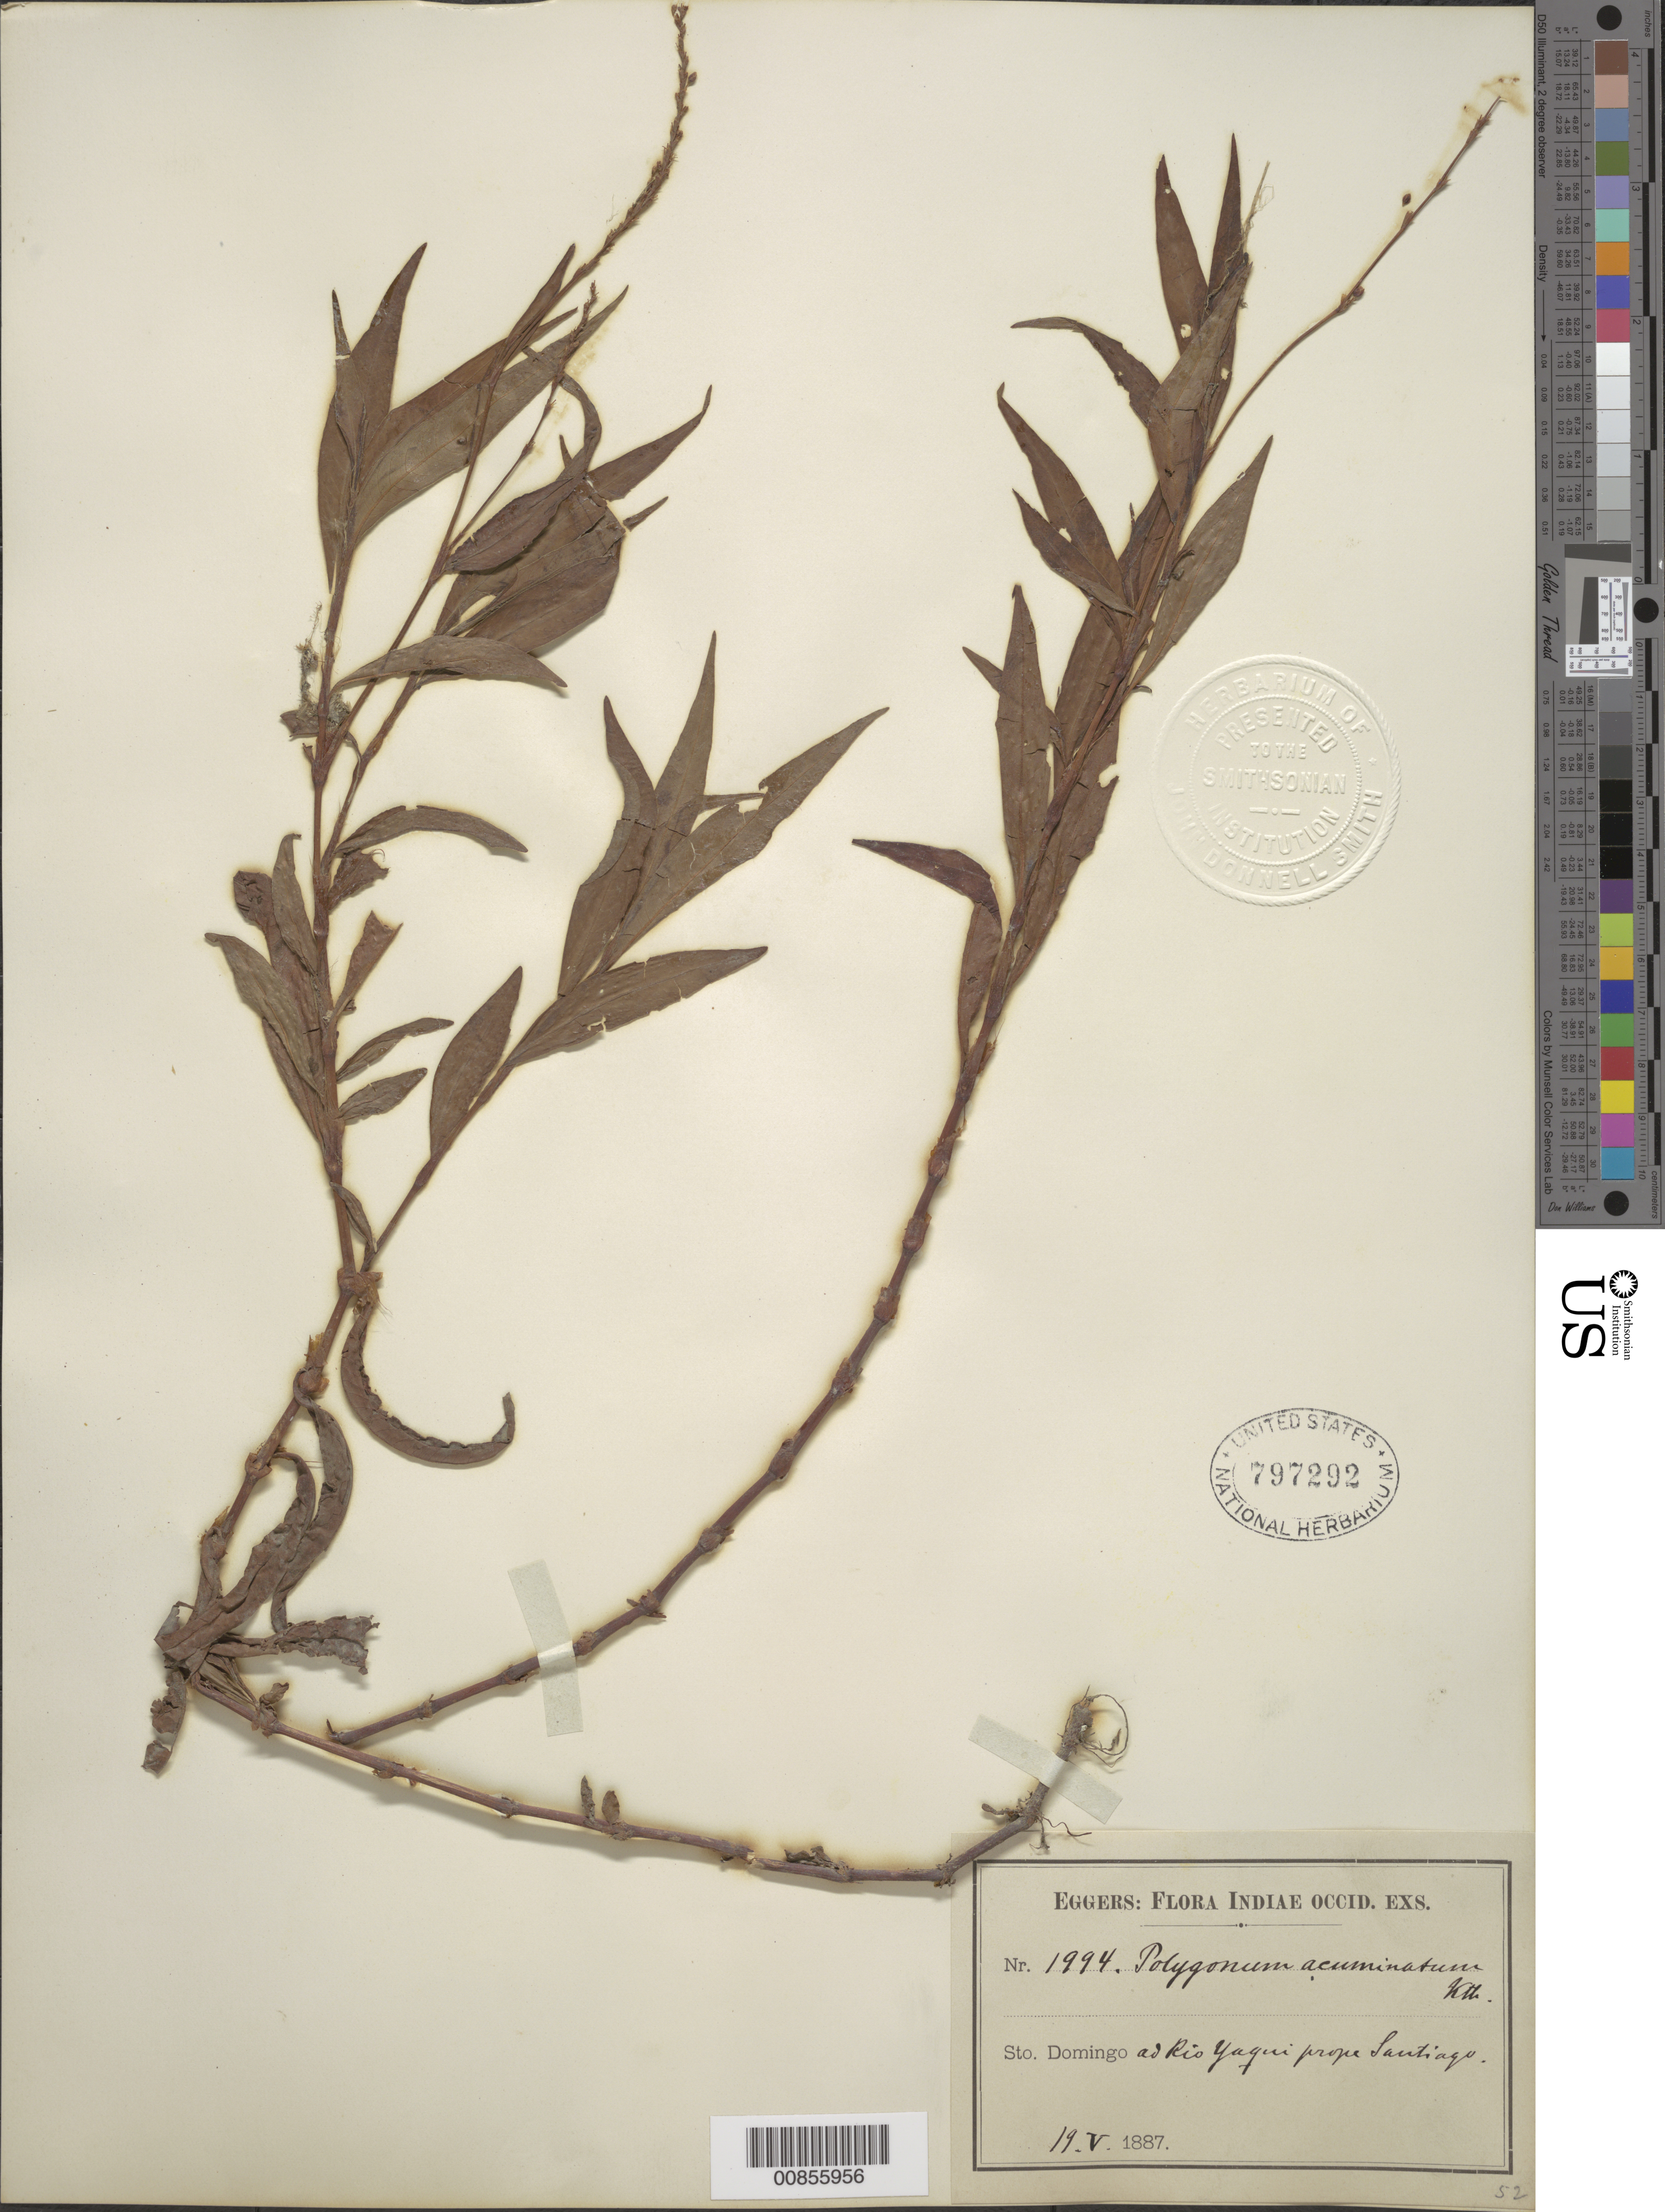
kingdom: Plantae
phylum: Tracheophyta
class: Magnoliopsida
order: Caryophyllales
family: Polygonaceae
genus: Polygonum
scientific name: Polygonum acuminatum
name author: Kunth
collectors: H. F. A. von Eggers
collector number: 1994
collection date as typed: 19 May 1887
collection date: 1887-05-19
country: Dominican Republic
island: Hispaniola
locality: Ad Río Yaqui prope Santiago.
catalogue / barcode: US 797292